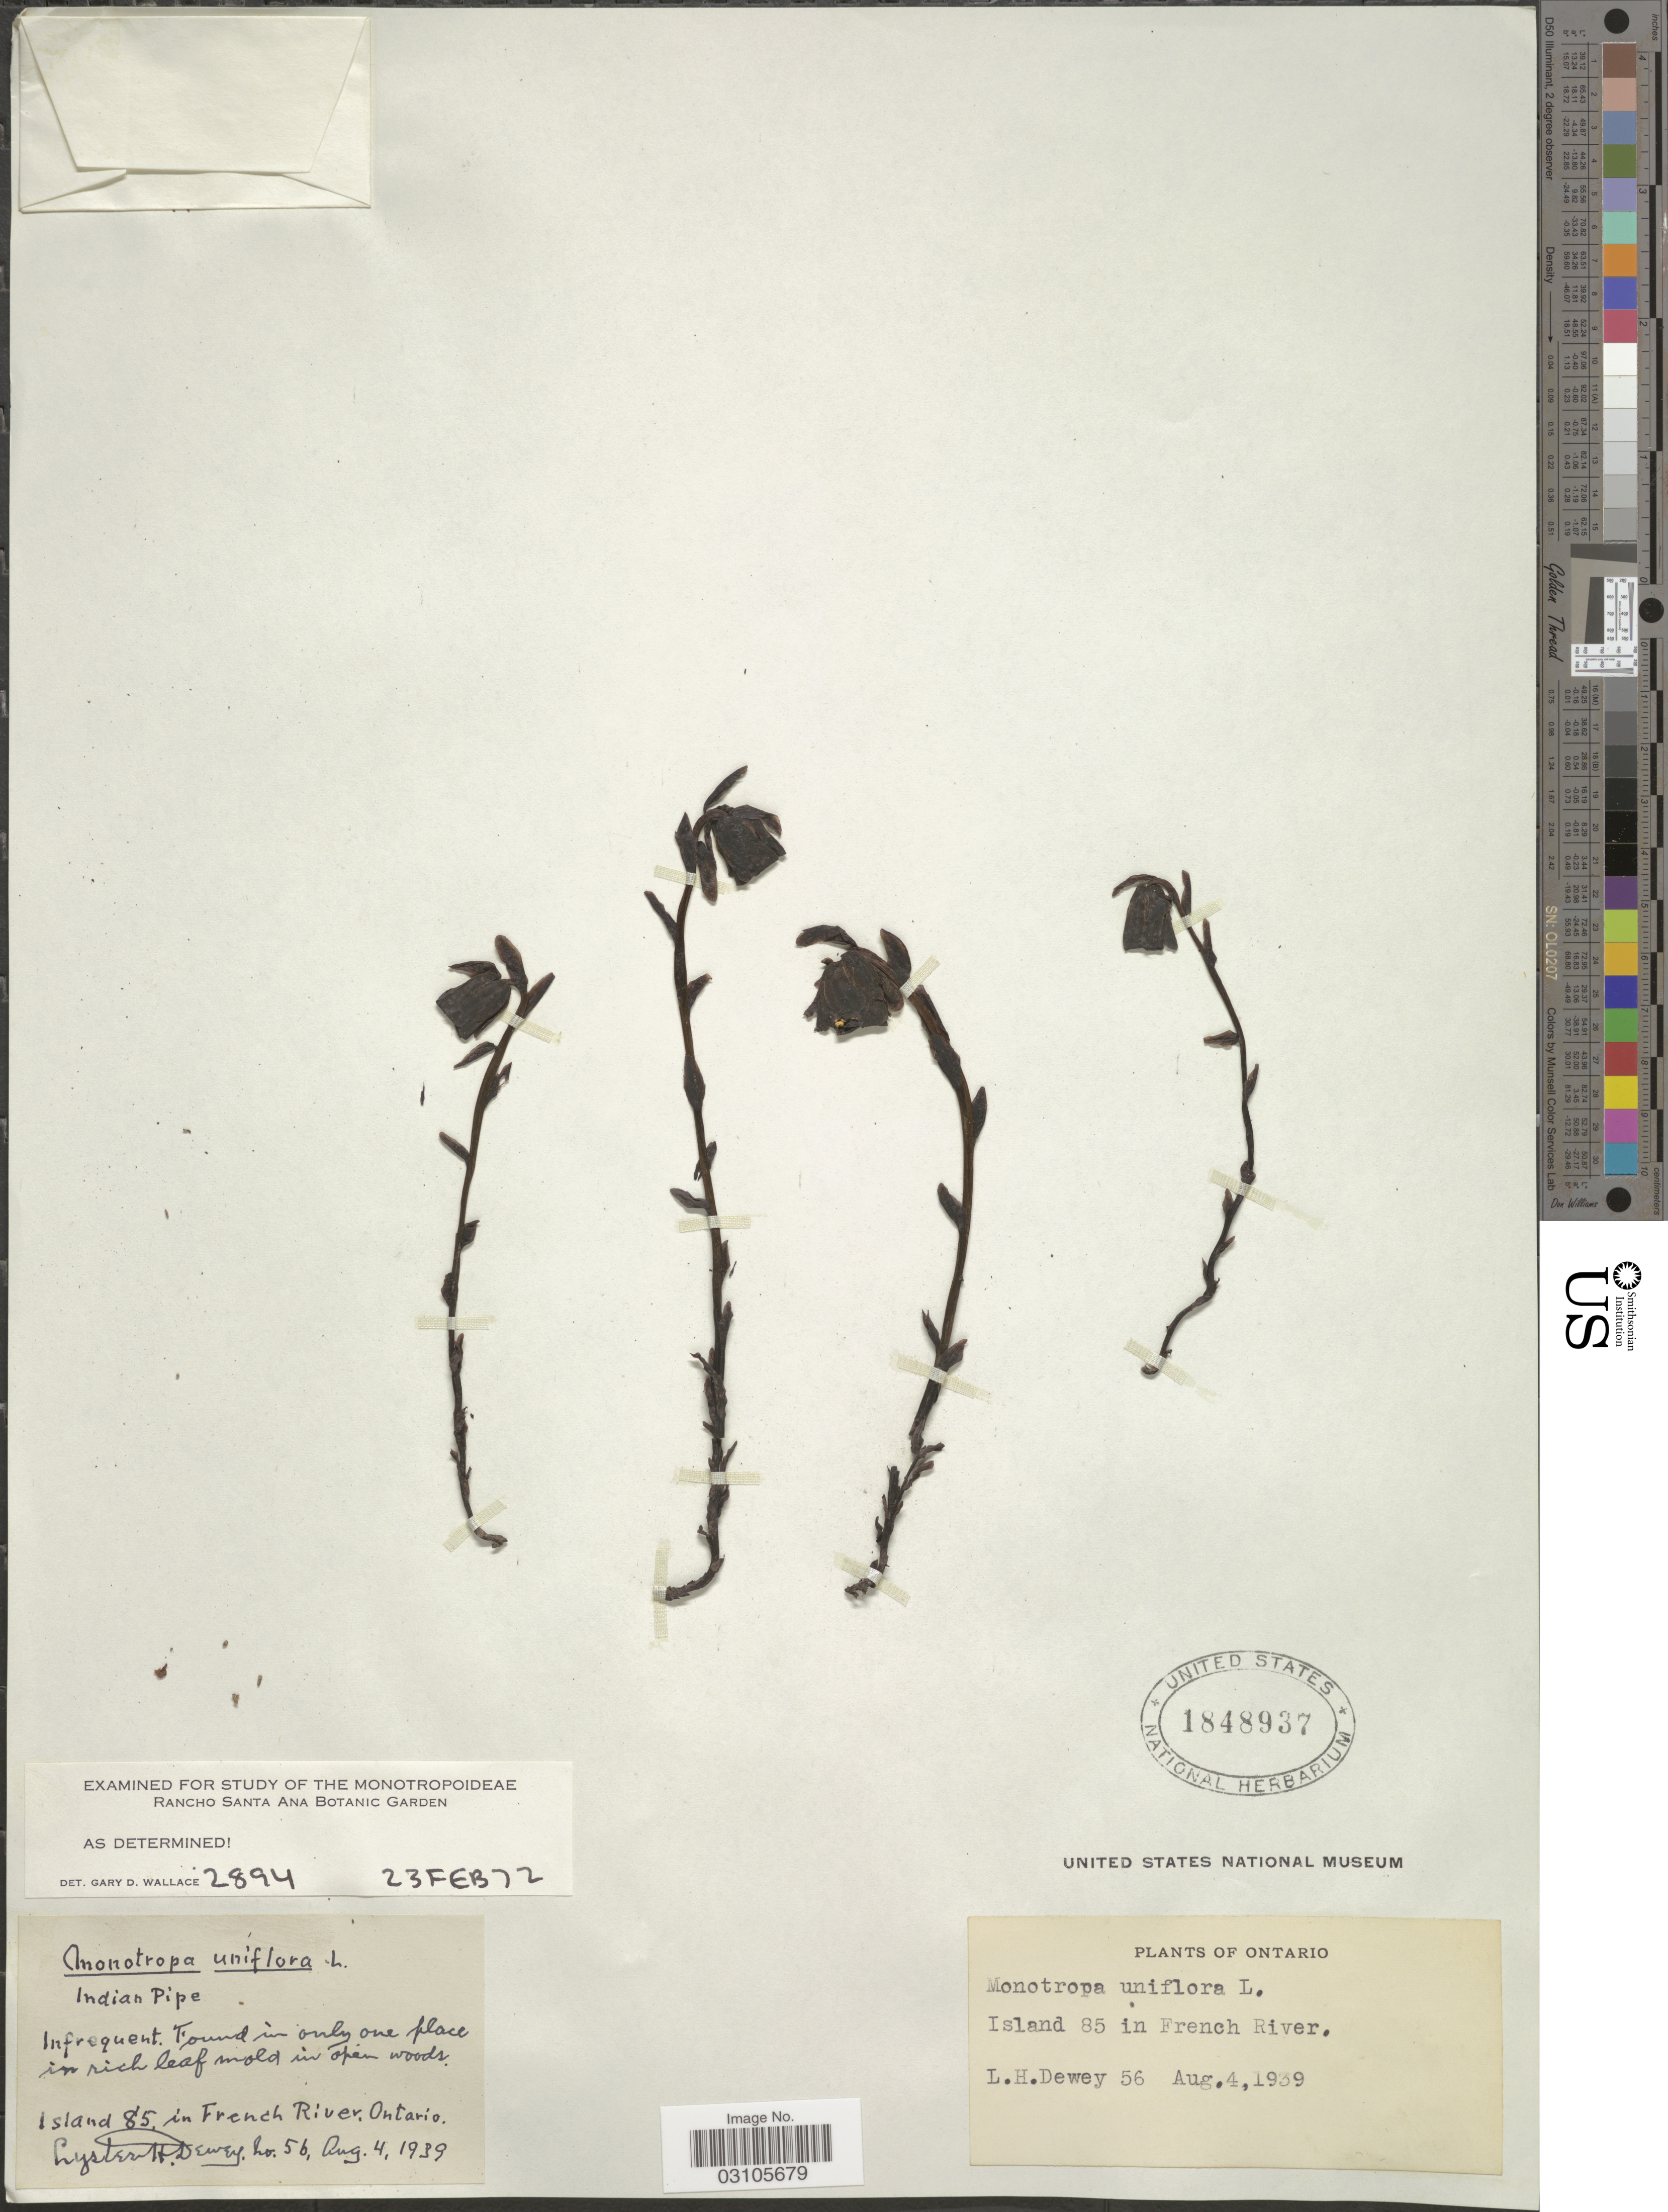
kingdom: Plantae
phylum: Tracheophyta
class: Magnoliopsida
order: Ericales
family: Ericaceae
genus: Monotropa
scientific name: Monotropa uniflora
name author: L.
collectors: L. H. Dewey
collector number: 56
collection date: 1939-08-04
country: Canada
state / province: Ontario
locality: Island 85 in French River.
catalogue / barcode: US 1848937